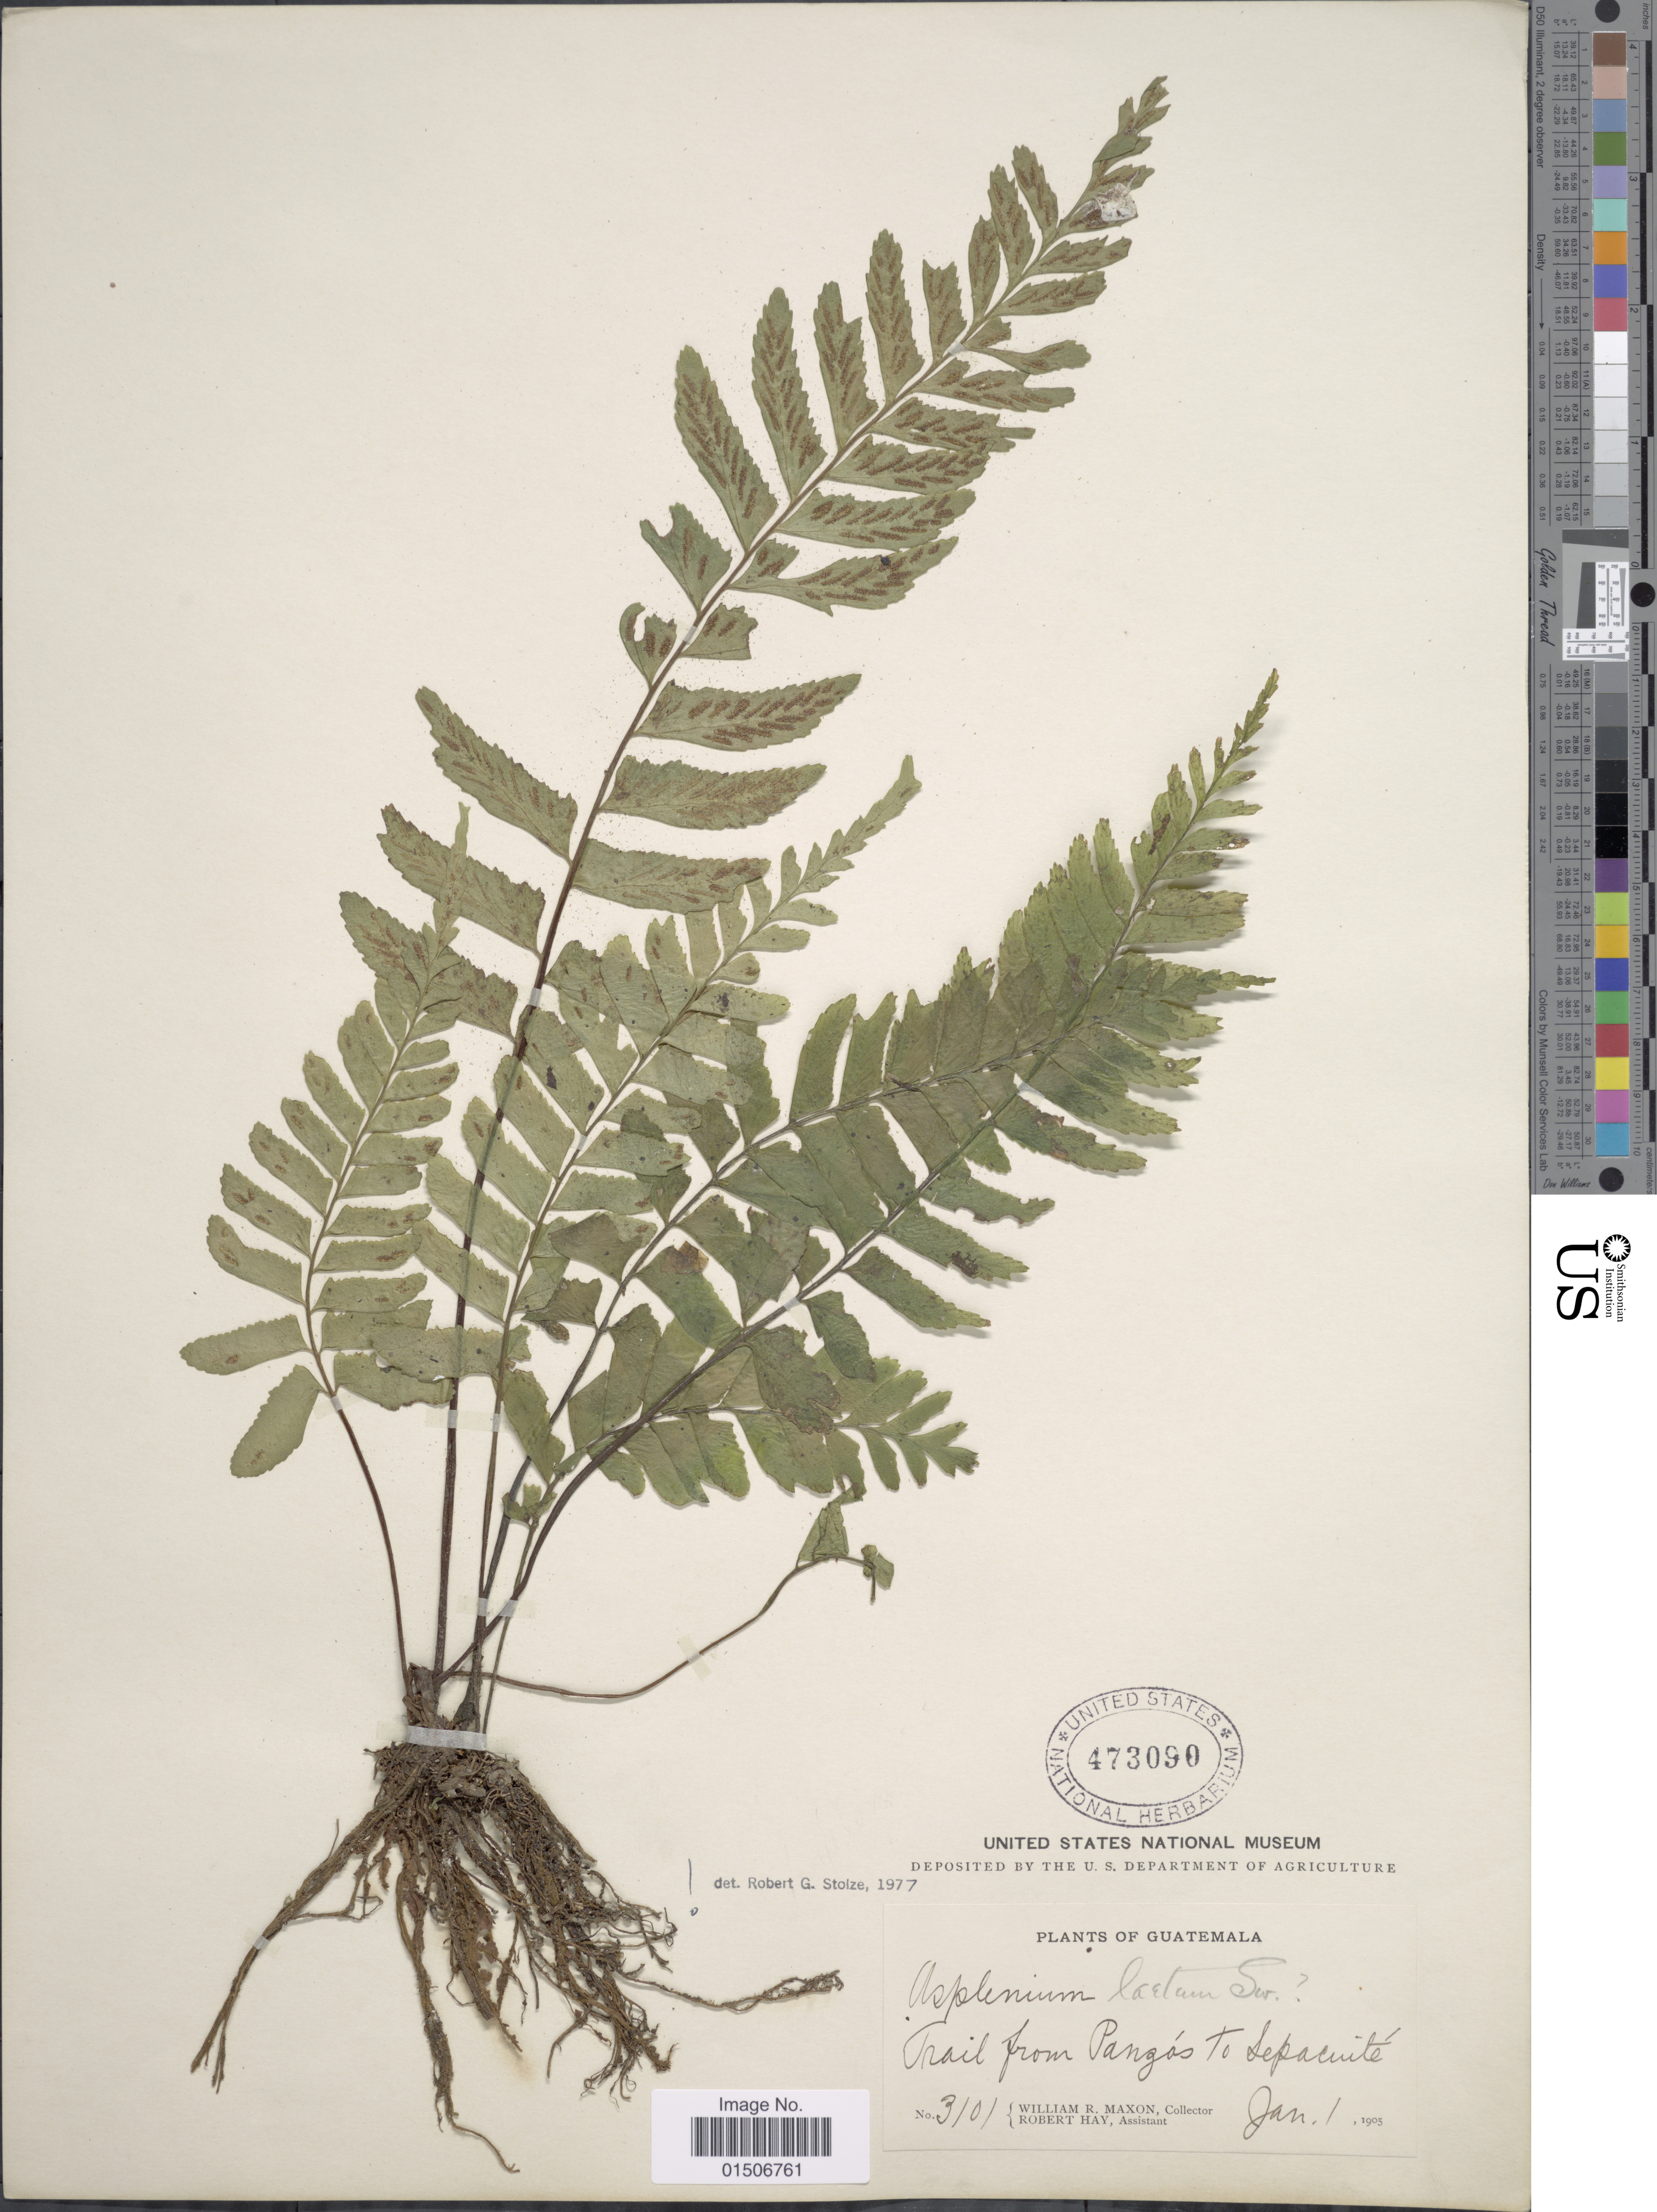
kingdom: Plantae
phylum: Tracheophyta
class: Polypodiopsida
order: Polypodiales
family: Aspleniaceae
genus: Asplenium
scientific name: Asplenium laetum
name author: Sw.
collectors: W. R. Maxon & R. H. Hay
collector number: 3101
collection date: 1905-01-01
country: Guatemala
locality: Trail from Pangós to Sepacuité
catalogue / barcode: US 473090